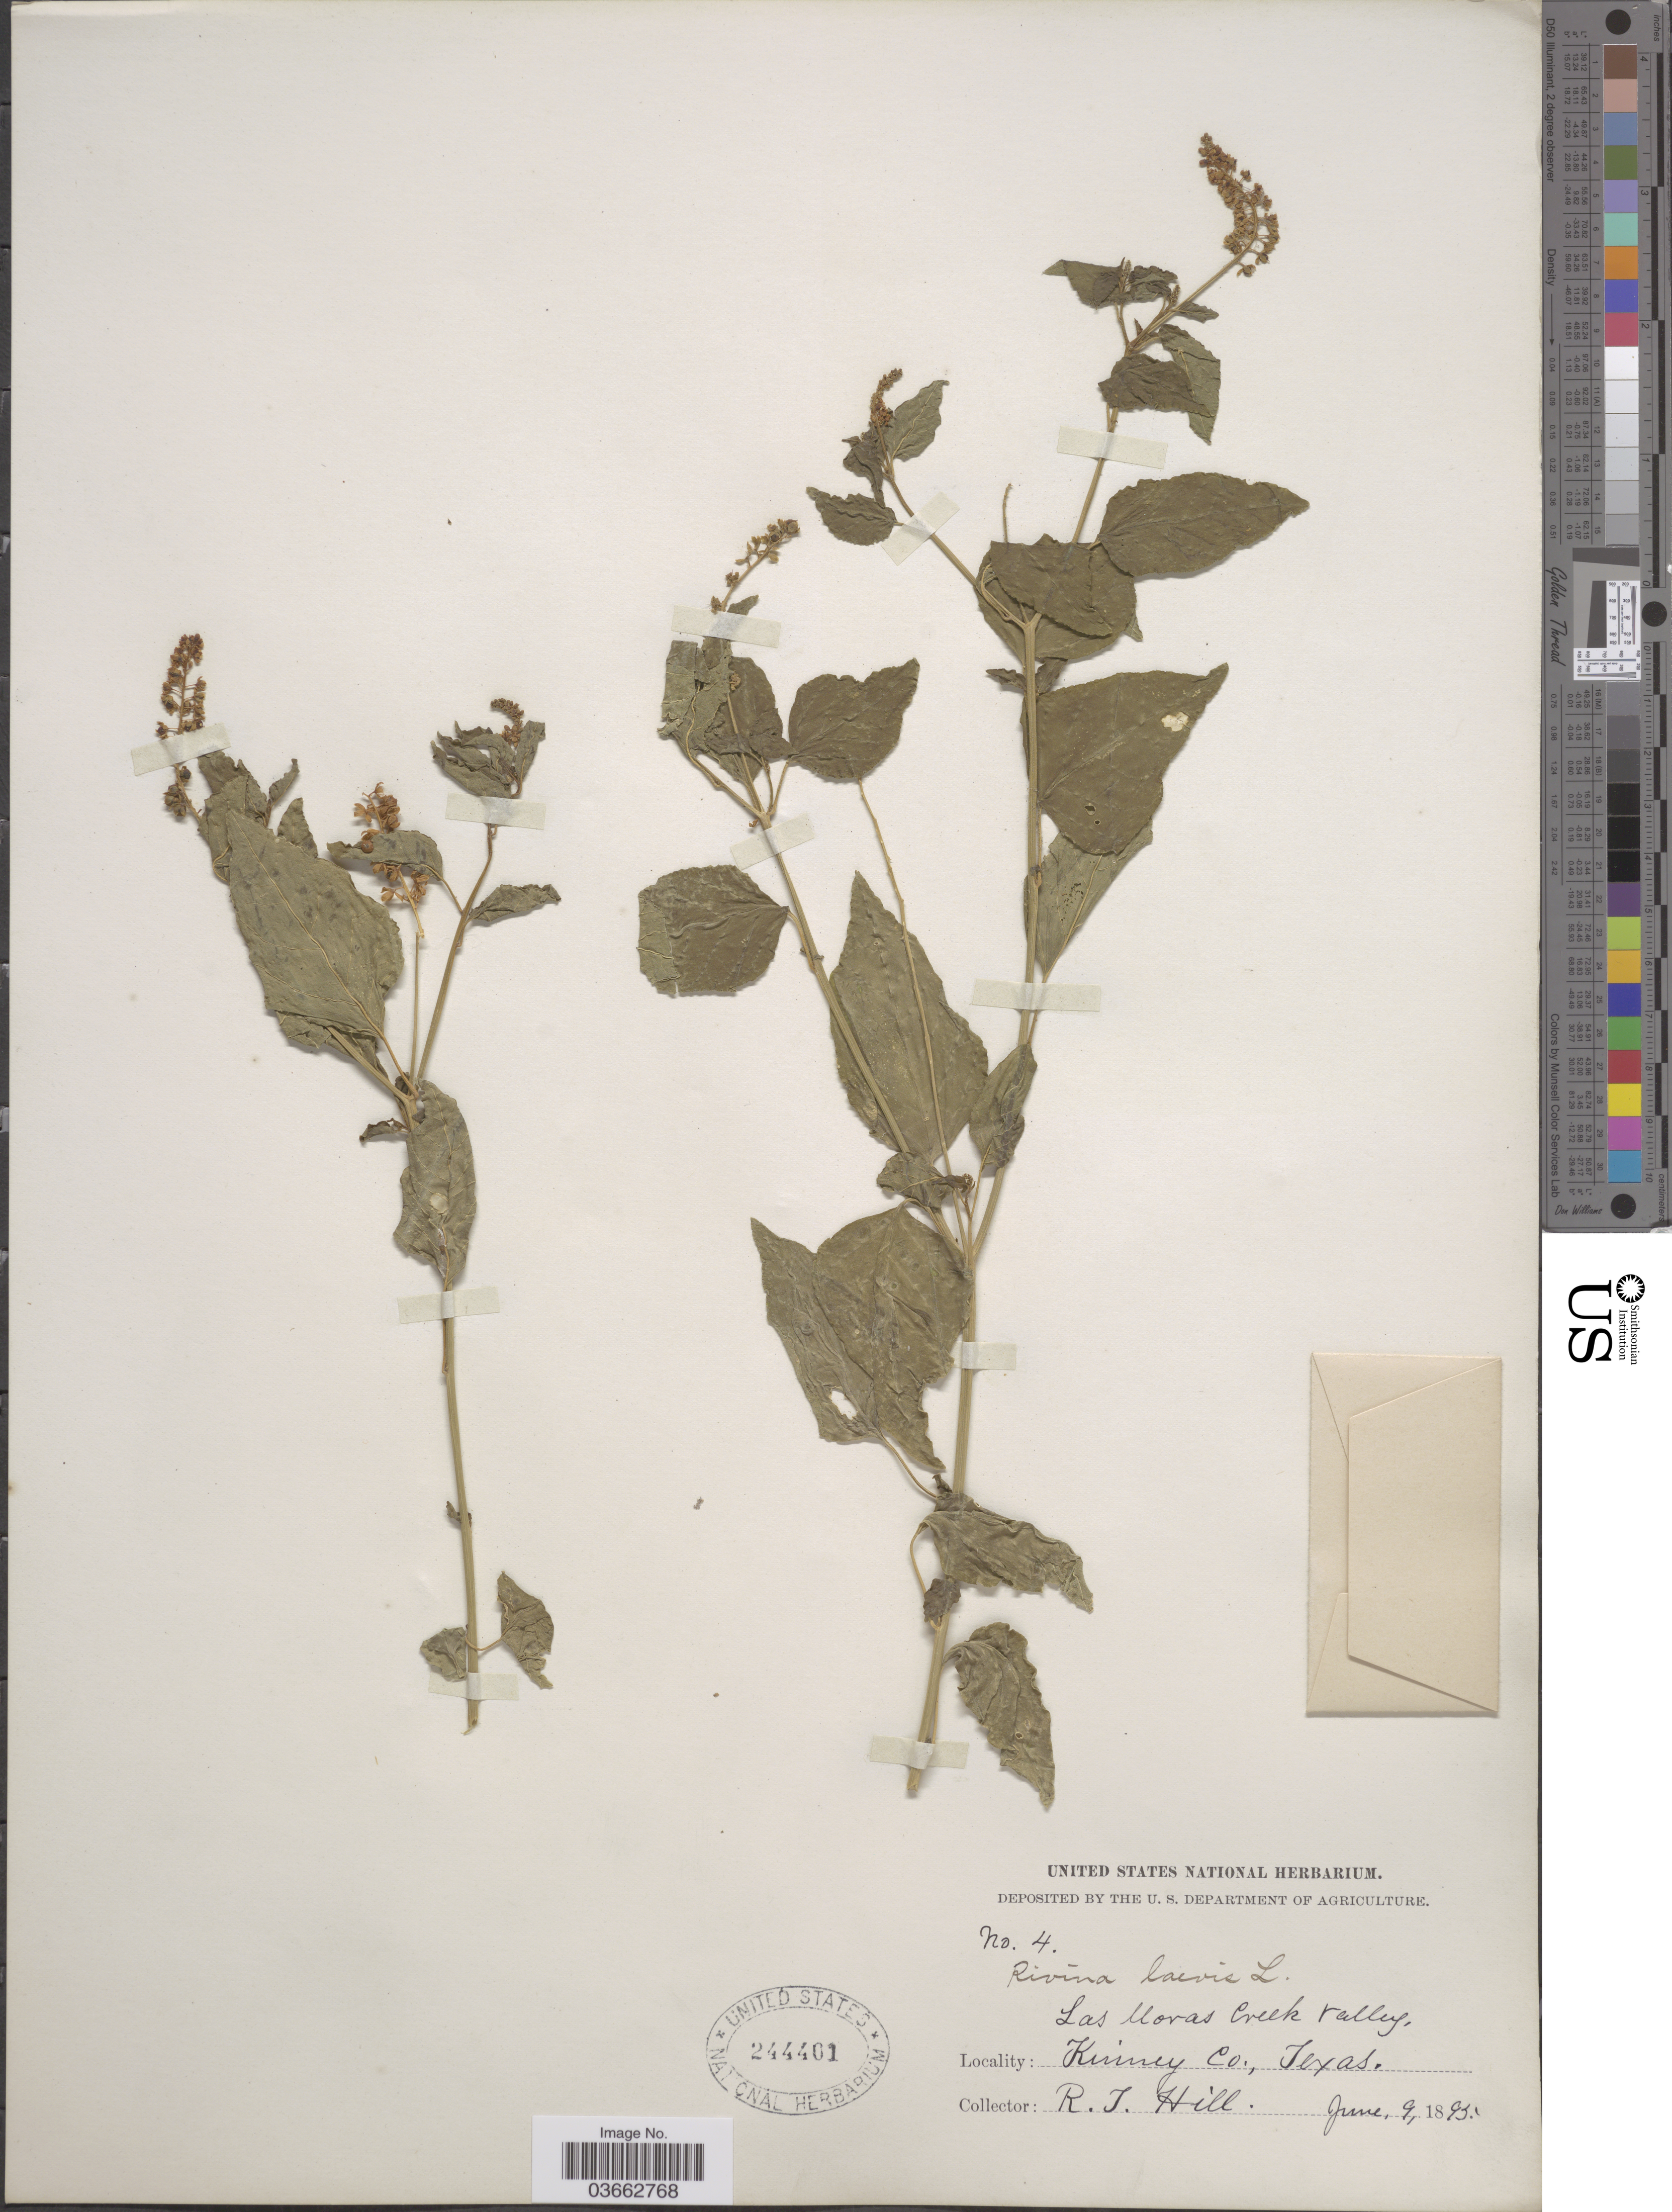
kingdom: Plantae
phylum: Tracheophyta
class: Magnoliopsida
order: Caryophyllales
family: Phytolaccaceae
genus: Rivina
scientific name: Rivina humilis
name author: L.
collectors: R. J. Hill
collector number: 4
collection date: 1895-06-09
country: United States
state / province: Texas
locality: Las Moras Creek Valley, Kinney Co.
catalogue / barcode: US 244401